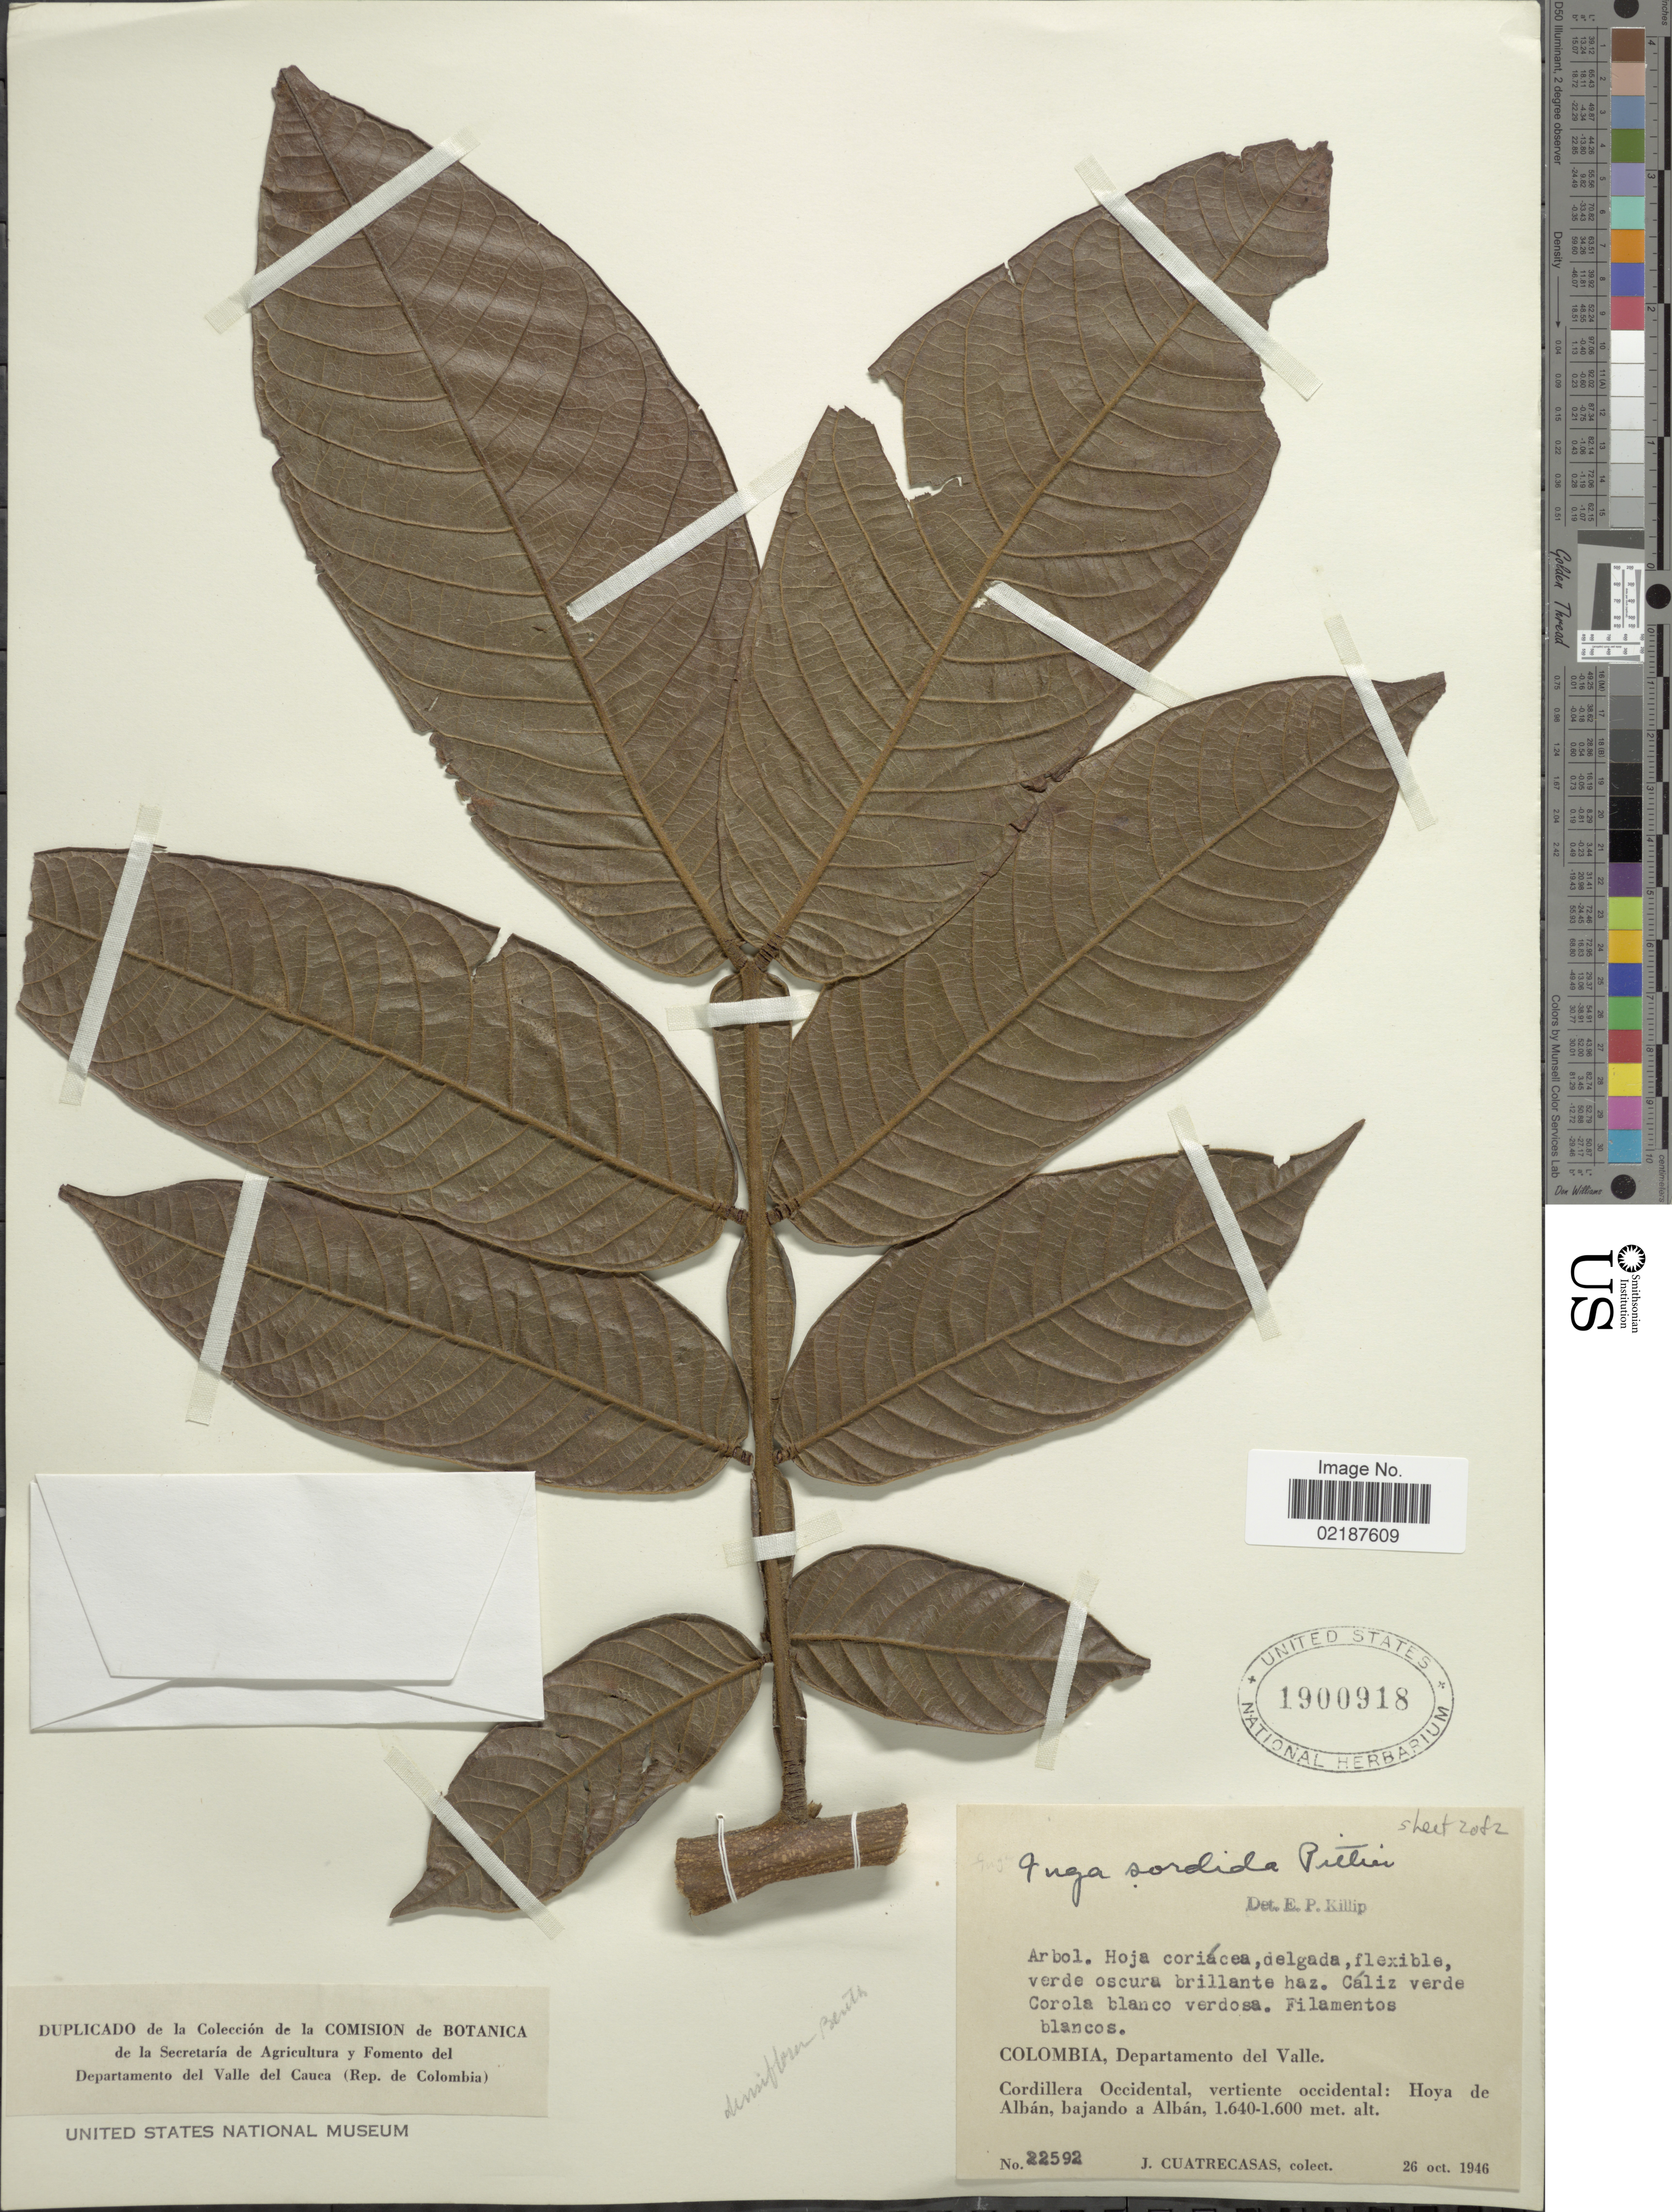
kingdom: Plantae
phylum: Tracheophyta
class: Magnoliopsida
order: Fabales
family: Fabaceae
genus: Inga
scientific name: Inga densiflora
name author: Benth.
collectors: J. Cuatrecasas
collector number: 22590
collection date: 1946-10-26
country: Colombia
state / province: Valle del Cauca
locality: Departamento del Valle. Cordillera Occidental, vertiente occidental: Hoya de Alban, bajando a Alban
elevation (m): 1600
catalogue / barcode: US 1900918